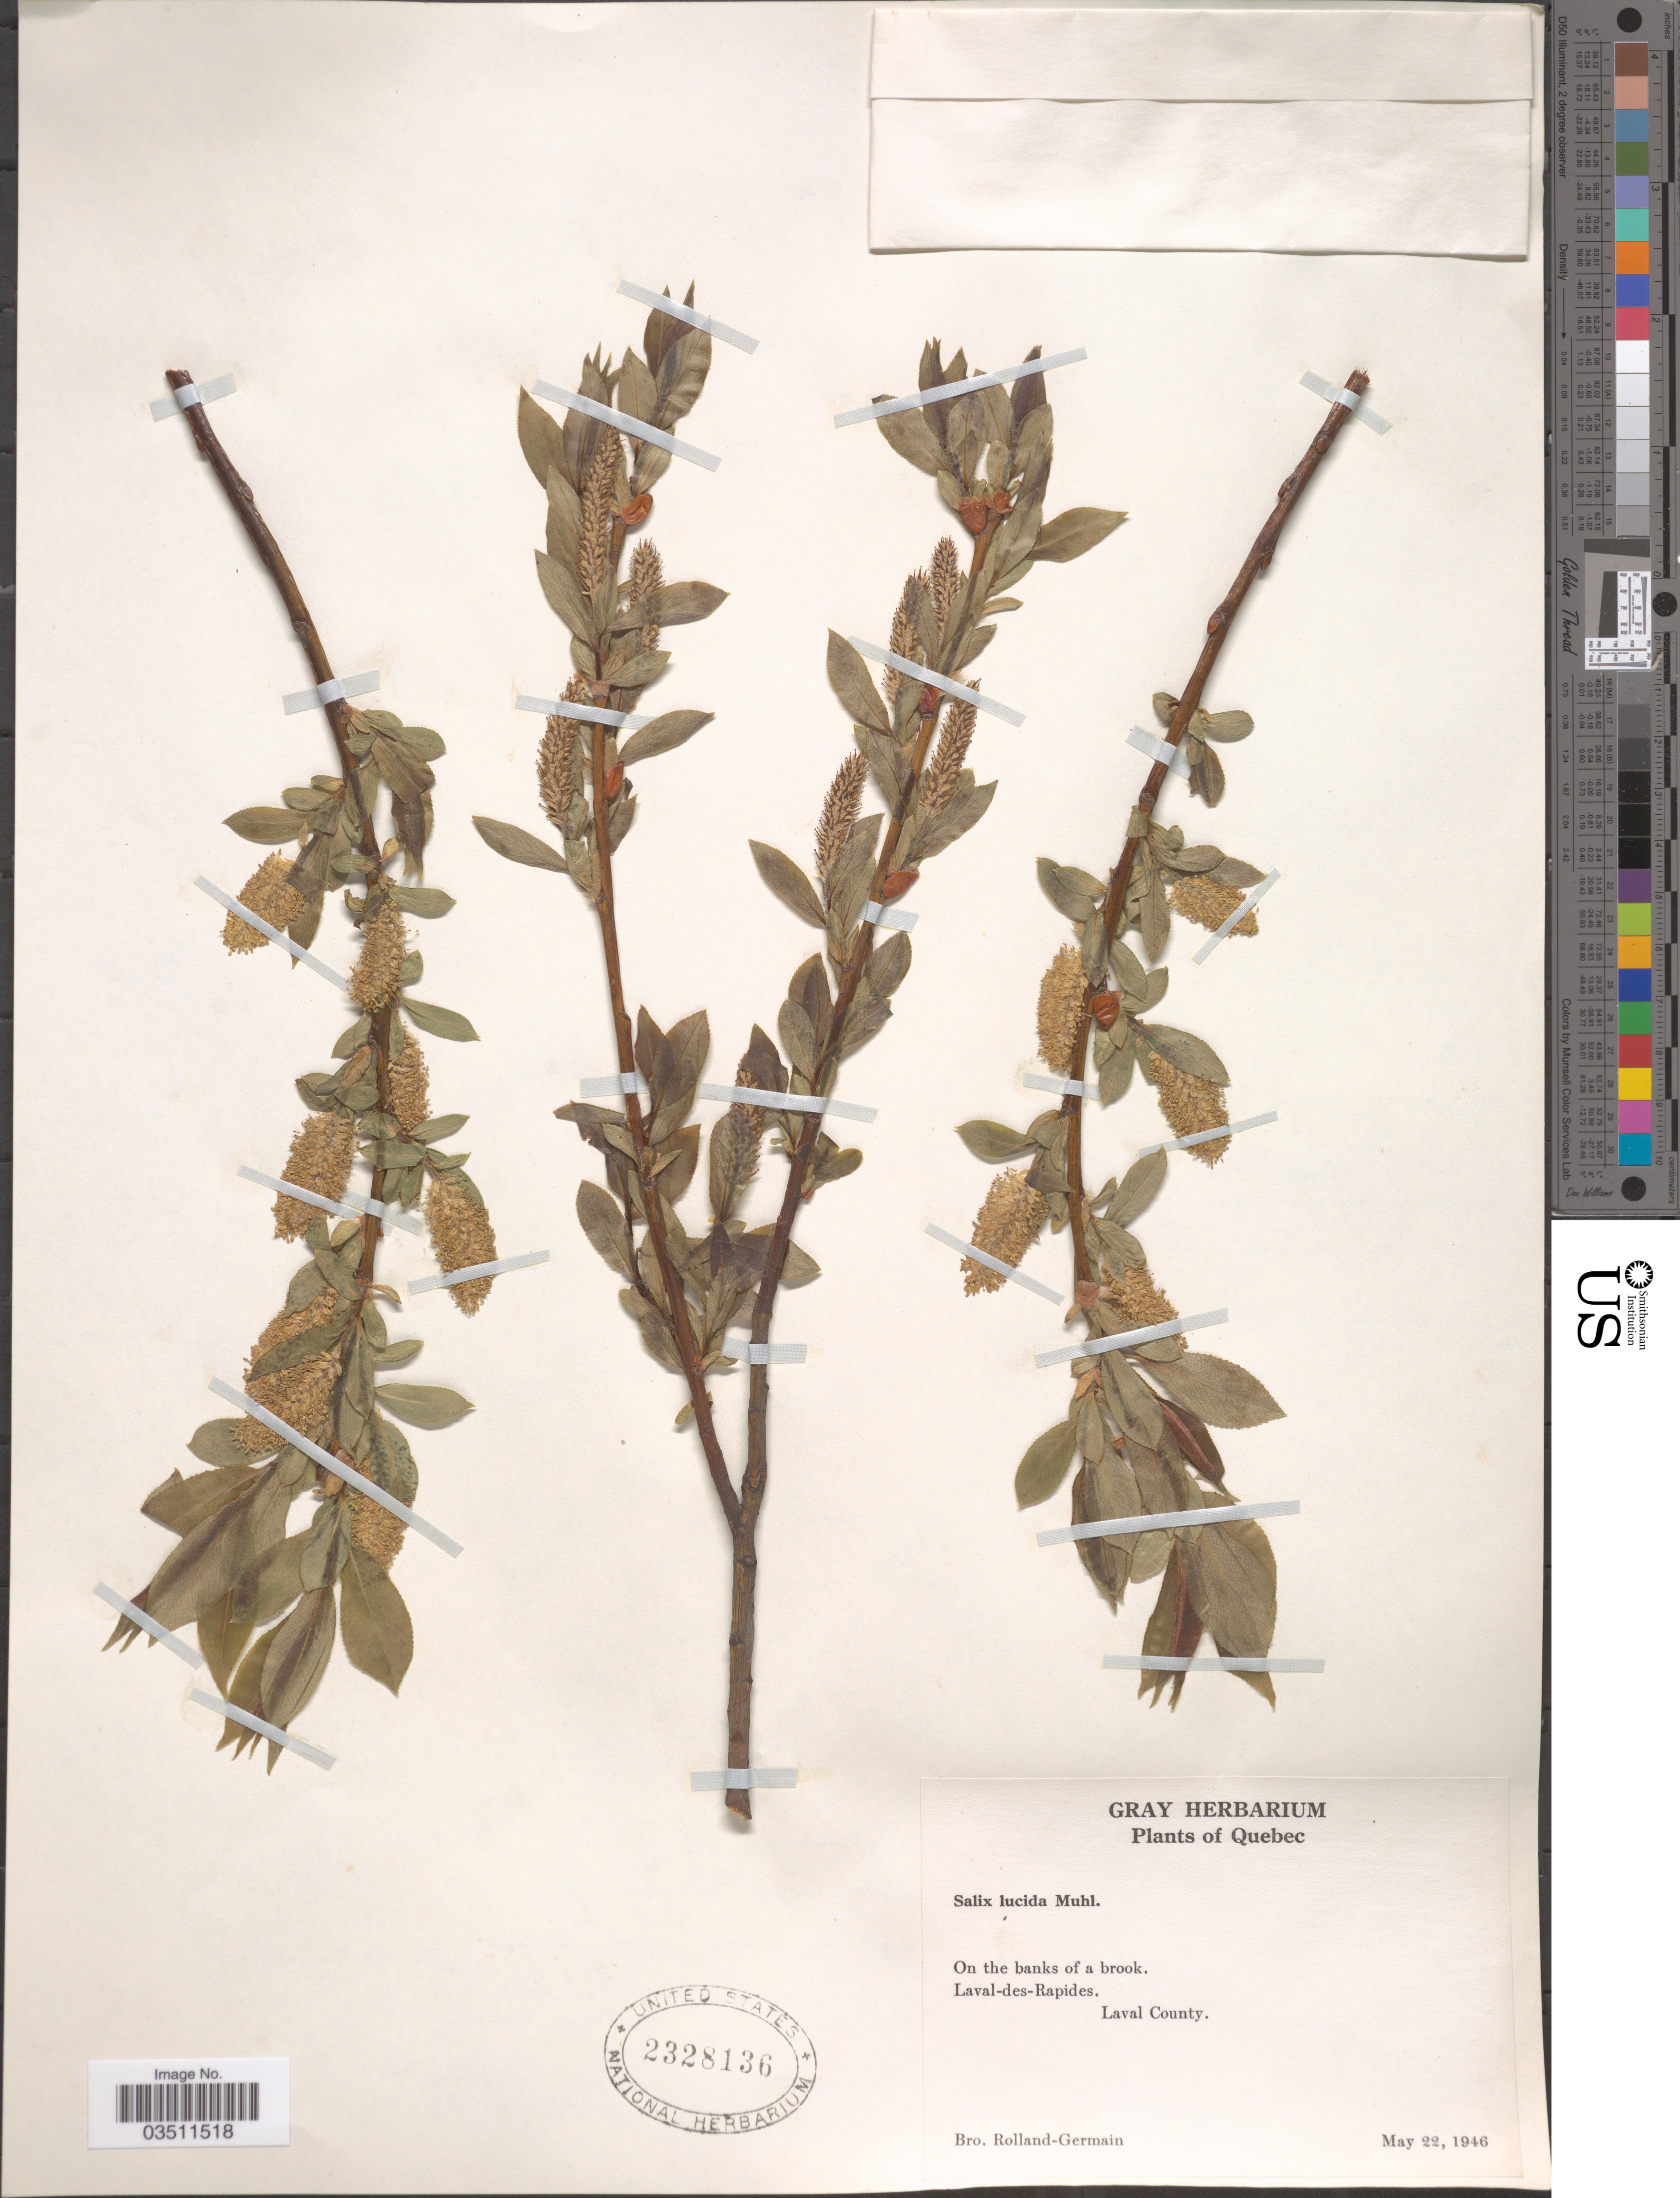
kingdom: Plantae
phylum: Tracheophyta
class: Magnoliopsida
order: Malpighiales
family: Salicaceae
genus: Salix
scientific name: Salix lucida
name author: Muhl.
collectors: Rolland-Germain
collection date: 1946-05-22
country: Canada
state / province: Quebec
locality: On the banks of a brook. Laval-des-Rapides. Laval County.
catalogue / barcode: US 2328136